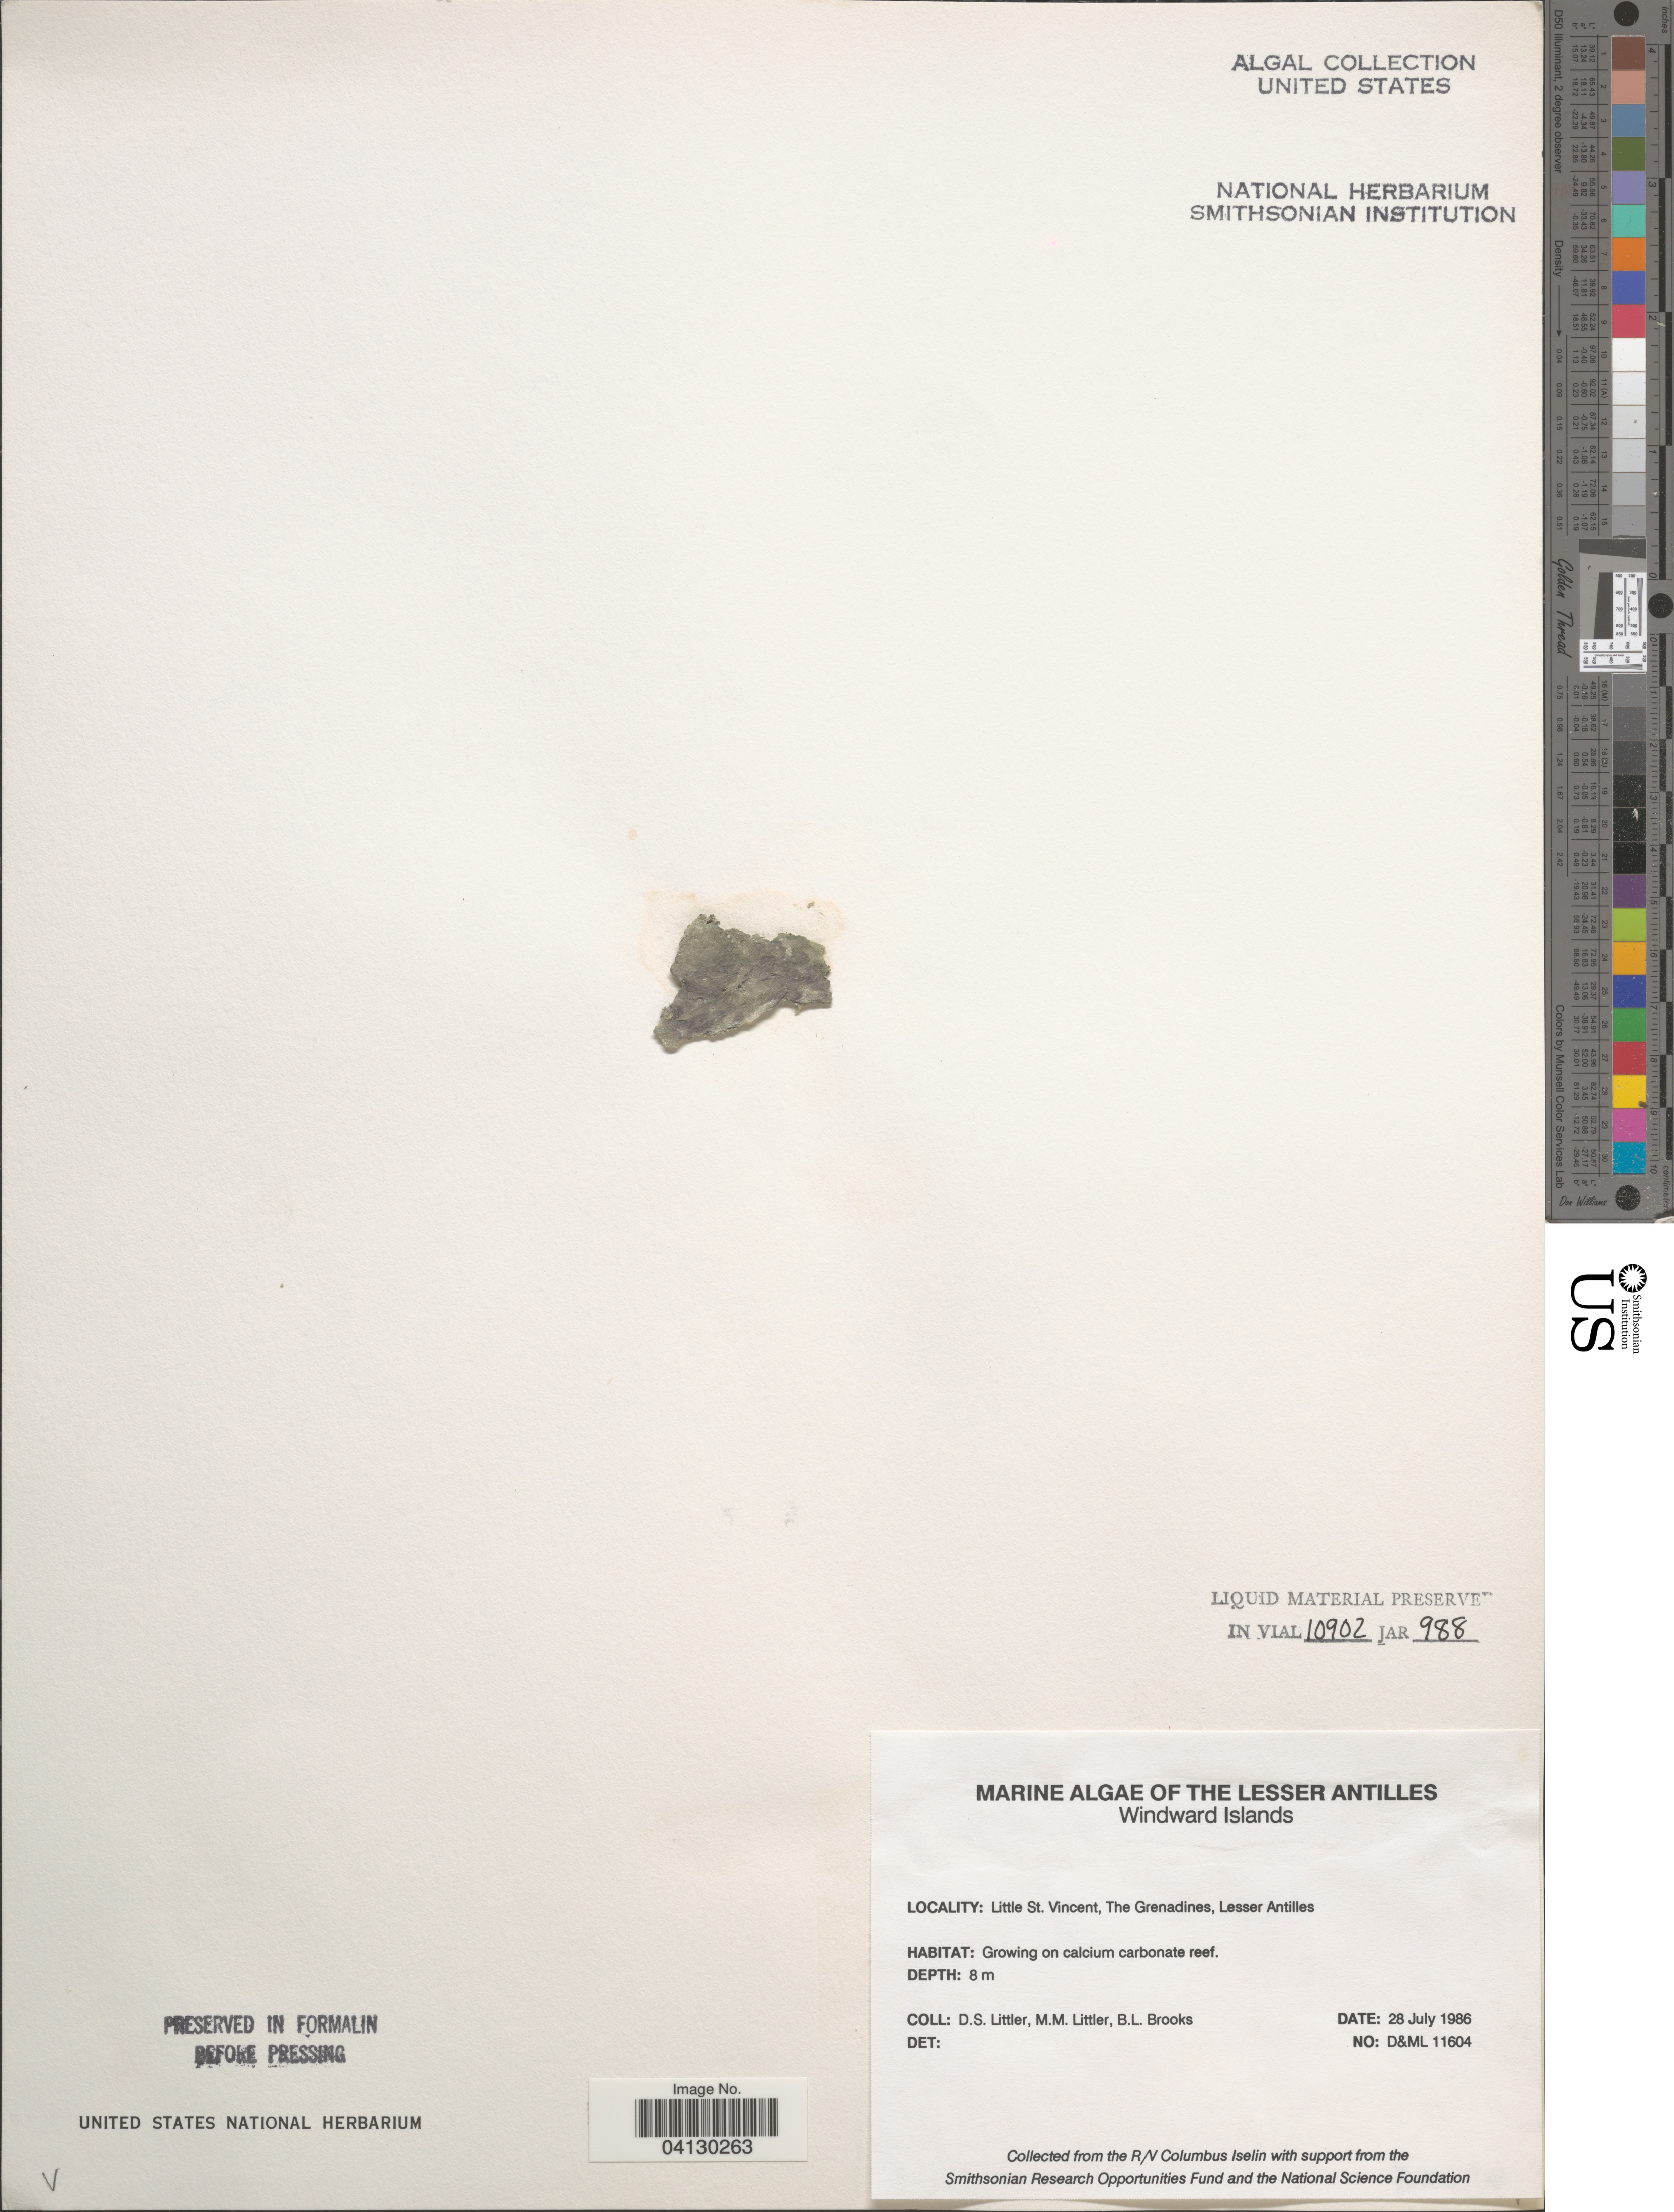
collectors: D. S. Littler & B. Brooks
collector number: D&ML11604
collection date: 1986-07-28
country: St. Vincent - Grenadines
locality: The Lesser Antilles. Windward Islands. Little St. Vincent, The Grenadines.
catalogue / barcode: US 238755